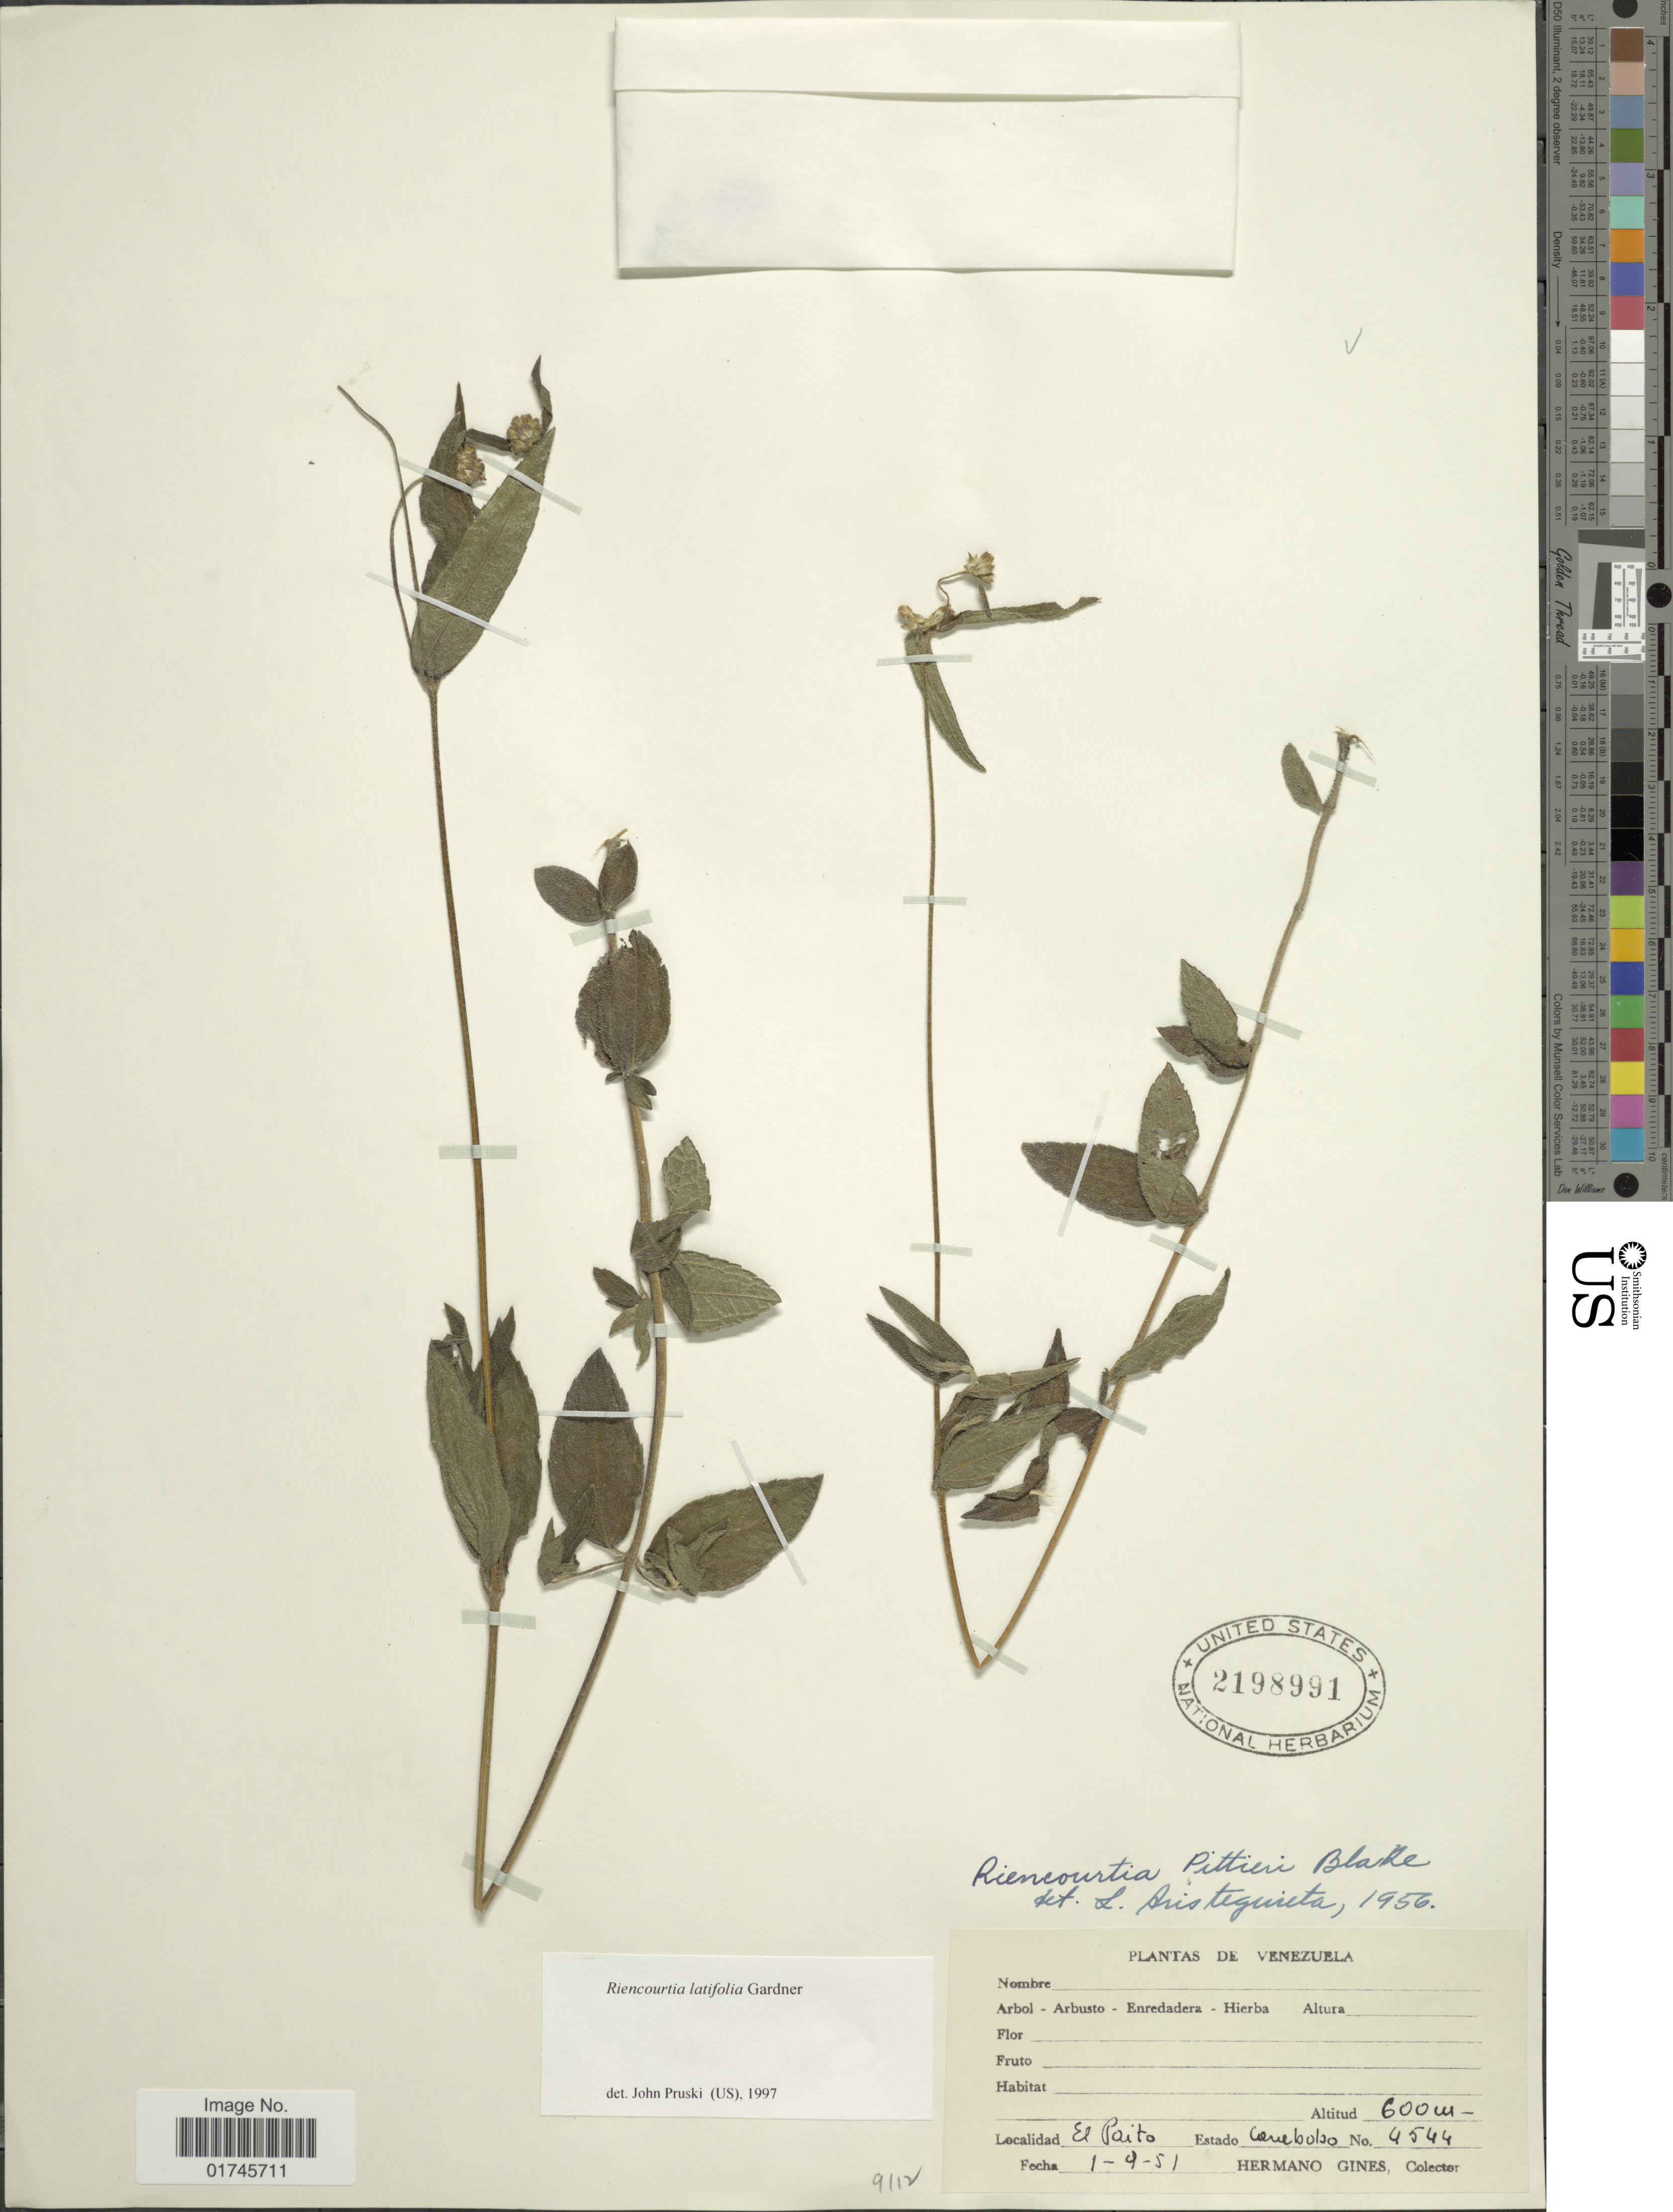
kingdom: Plantae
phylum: Tracheophyta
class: Magnoliopsida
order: Asterales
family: Asteraceae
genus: Riencourtia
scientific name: Riencourtia latifolia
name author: Gardner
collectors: Bro. Gines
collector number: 4544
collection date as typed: Transcribed d/m/y: 1/9/51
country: Venezuela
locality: El Paito, Estado Cenebolso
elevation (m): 600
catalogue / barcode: US 2198991